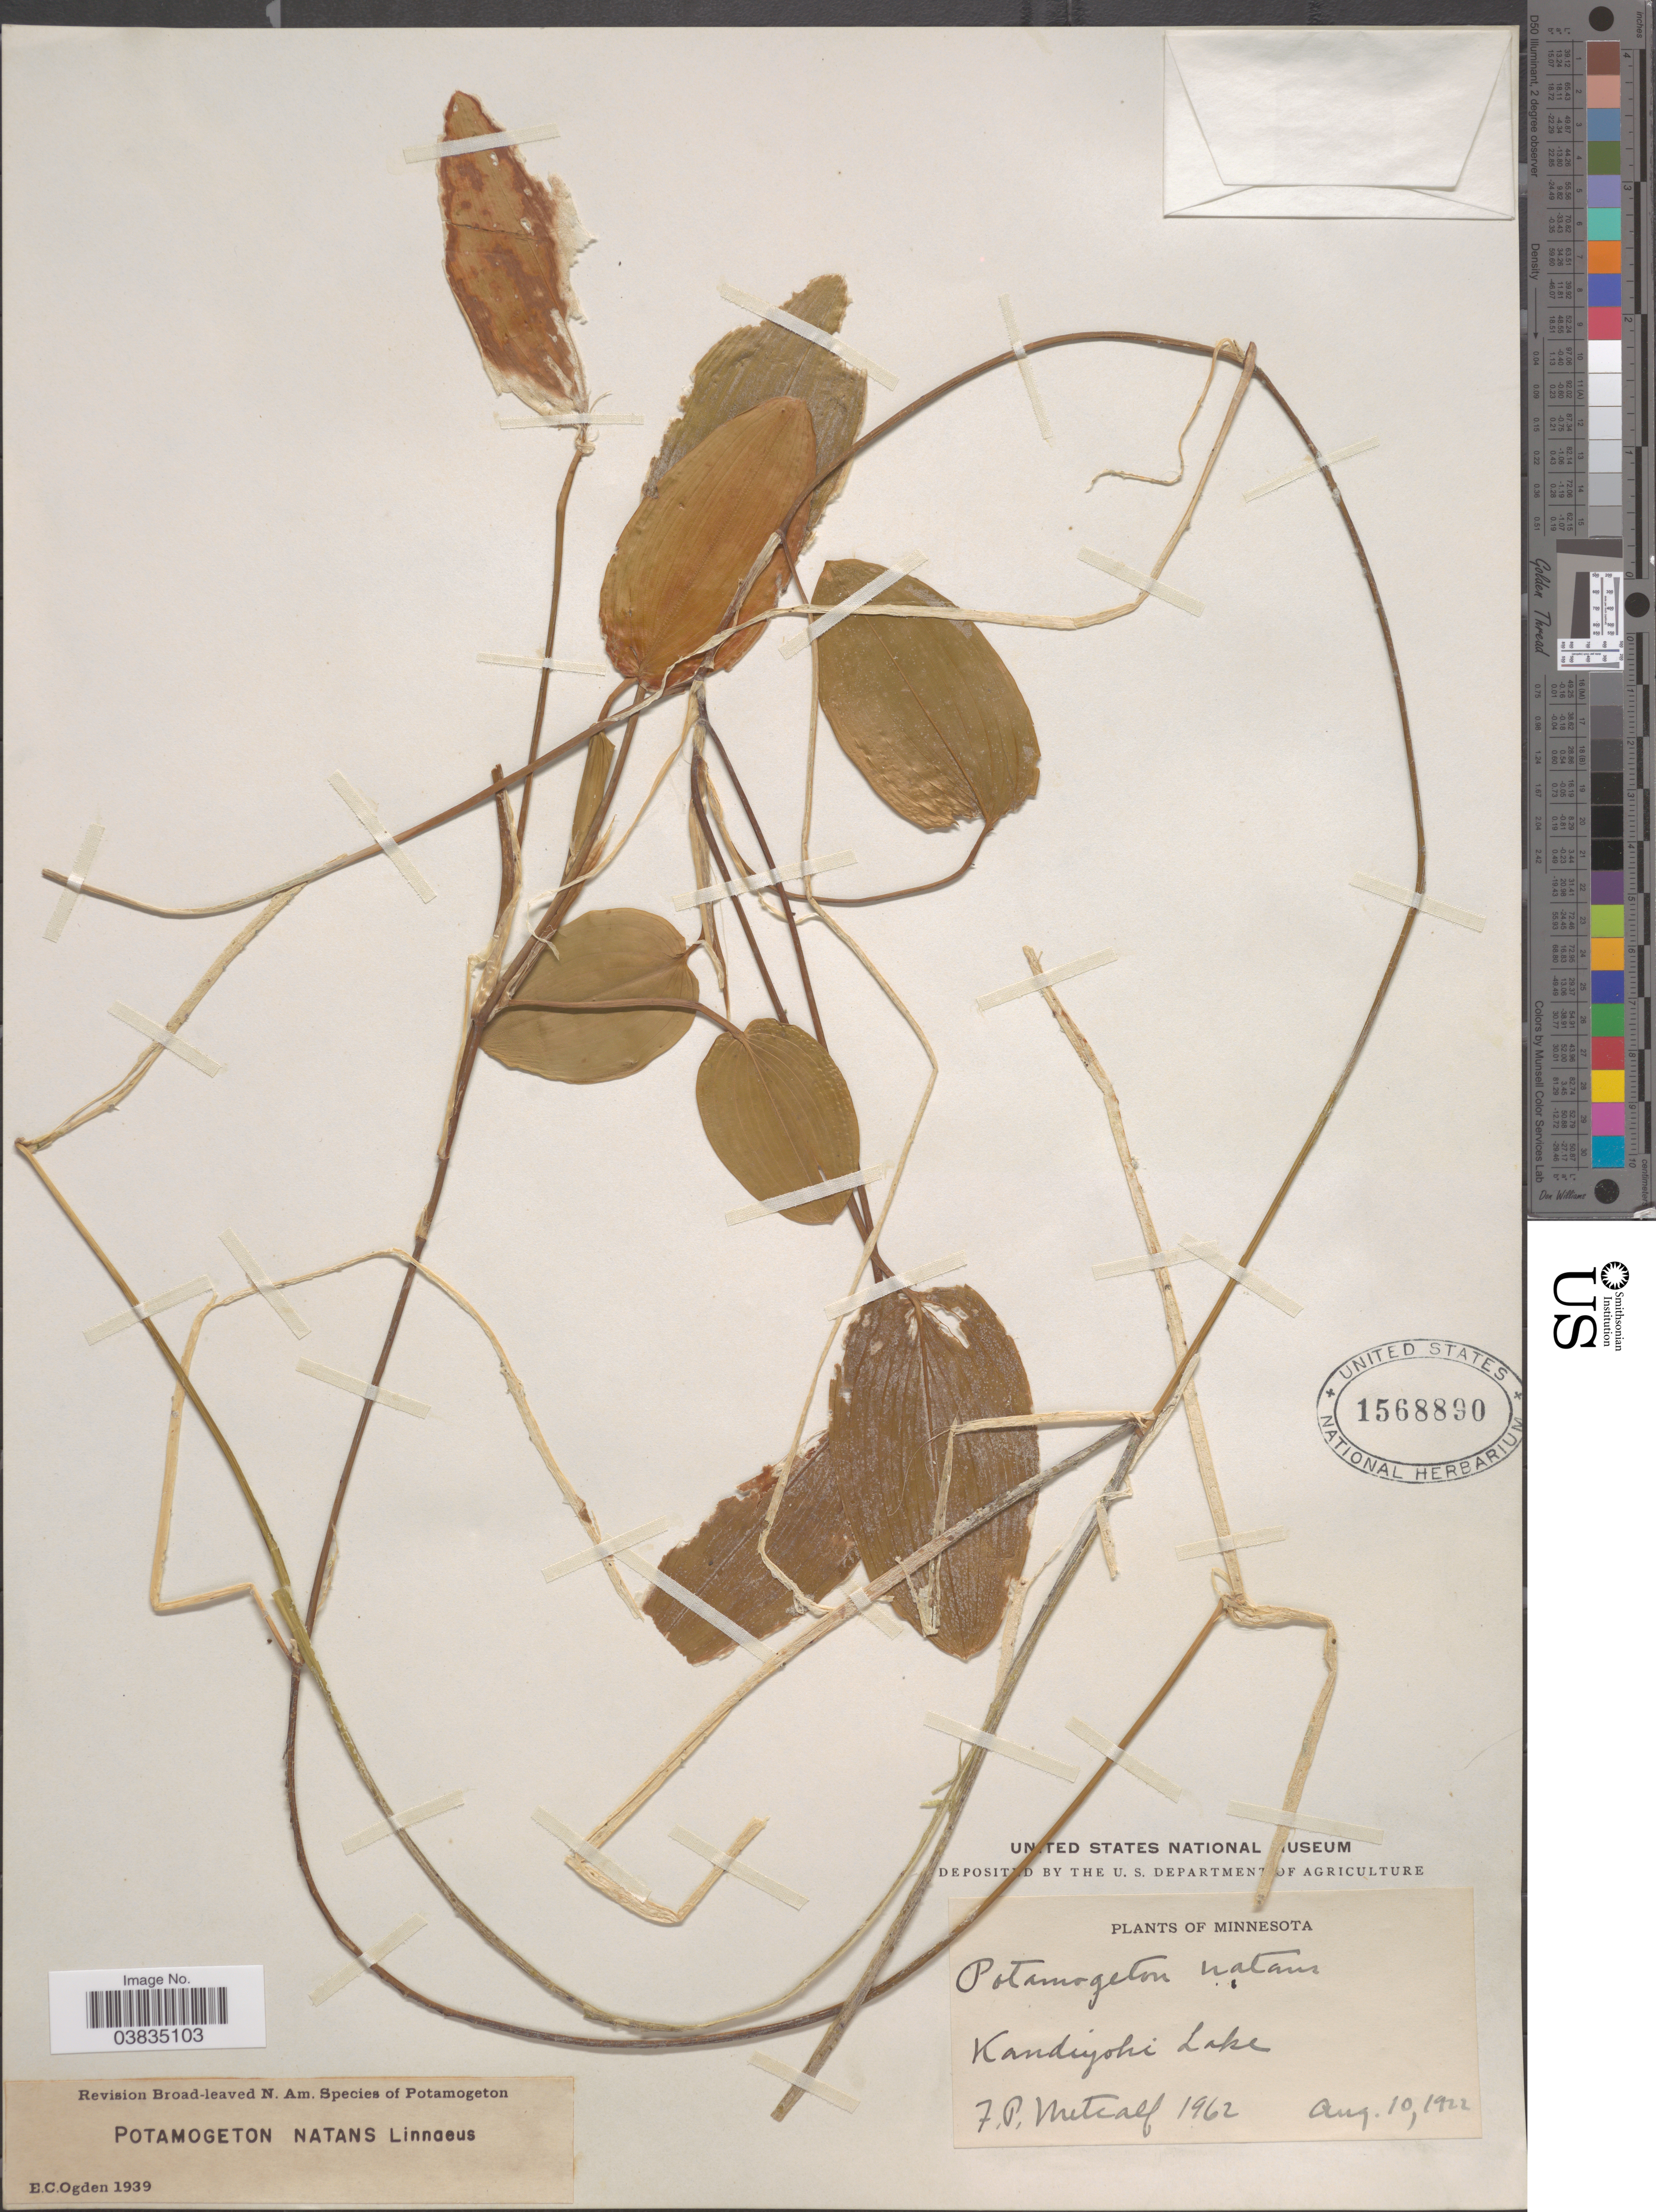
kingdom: Plantae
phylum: Tracheophyta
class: Liliopsida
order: Alismatales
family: Potamogetonaceae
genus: Potamogeton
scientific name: Potamogeton natans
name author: L.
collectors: F. Metcalf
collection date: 1922-08-10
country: United States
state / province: Minnesota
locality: Kandiyoki Lake.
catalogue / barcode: US 1568890